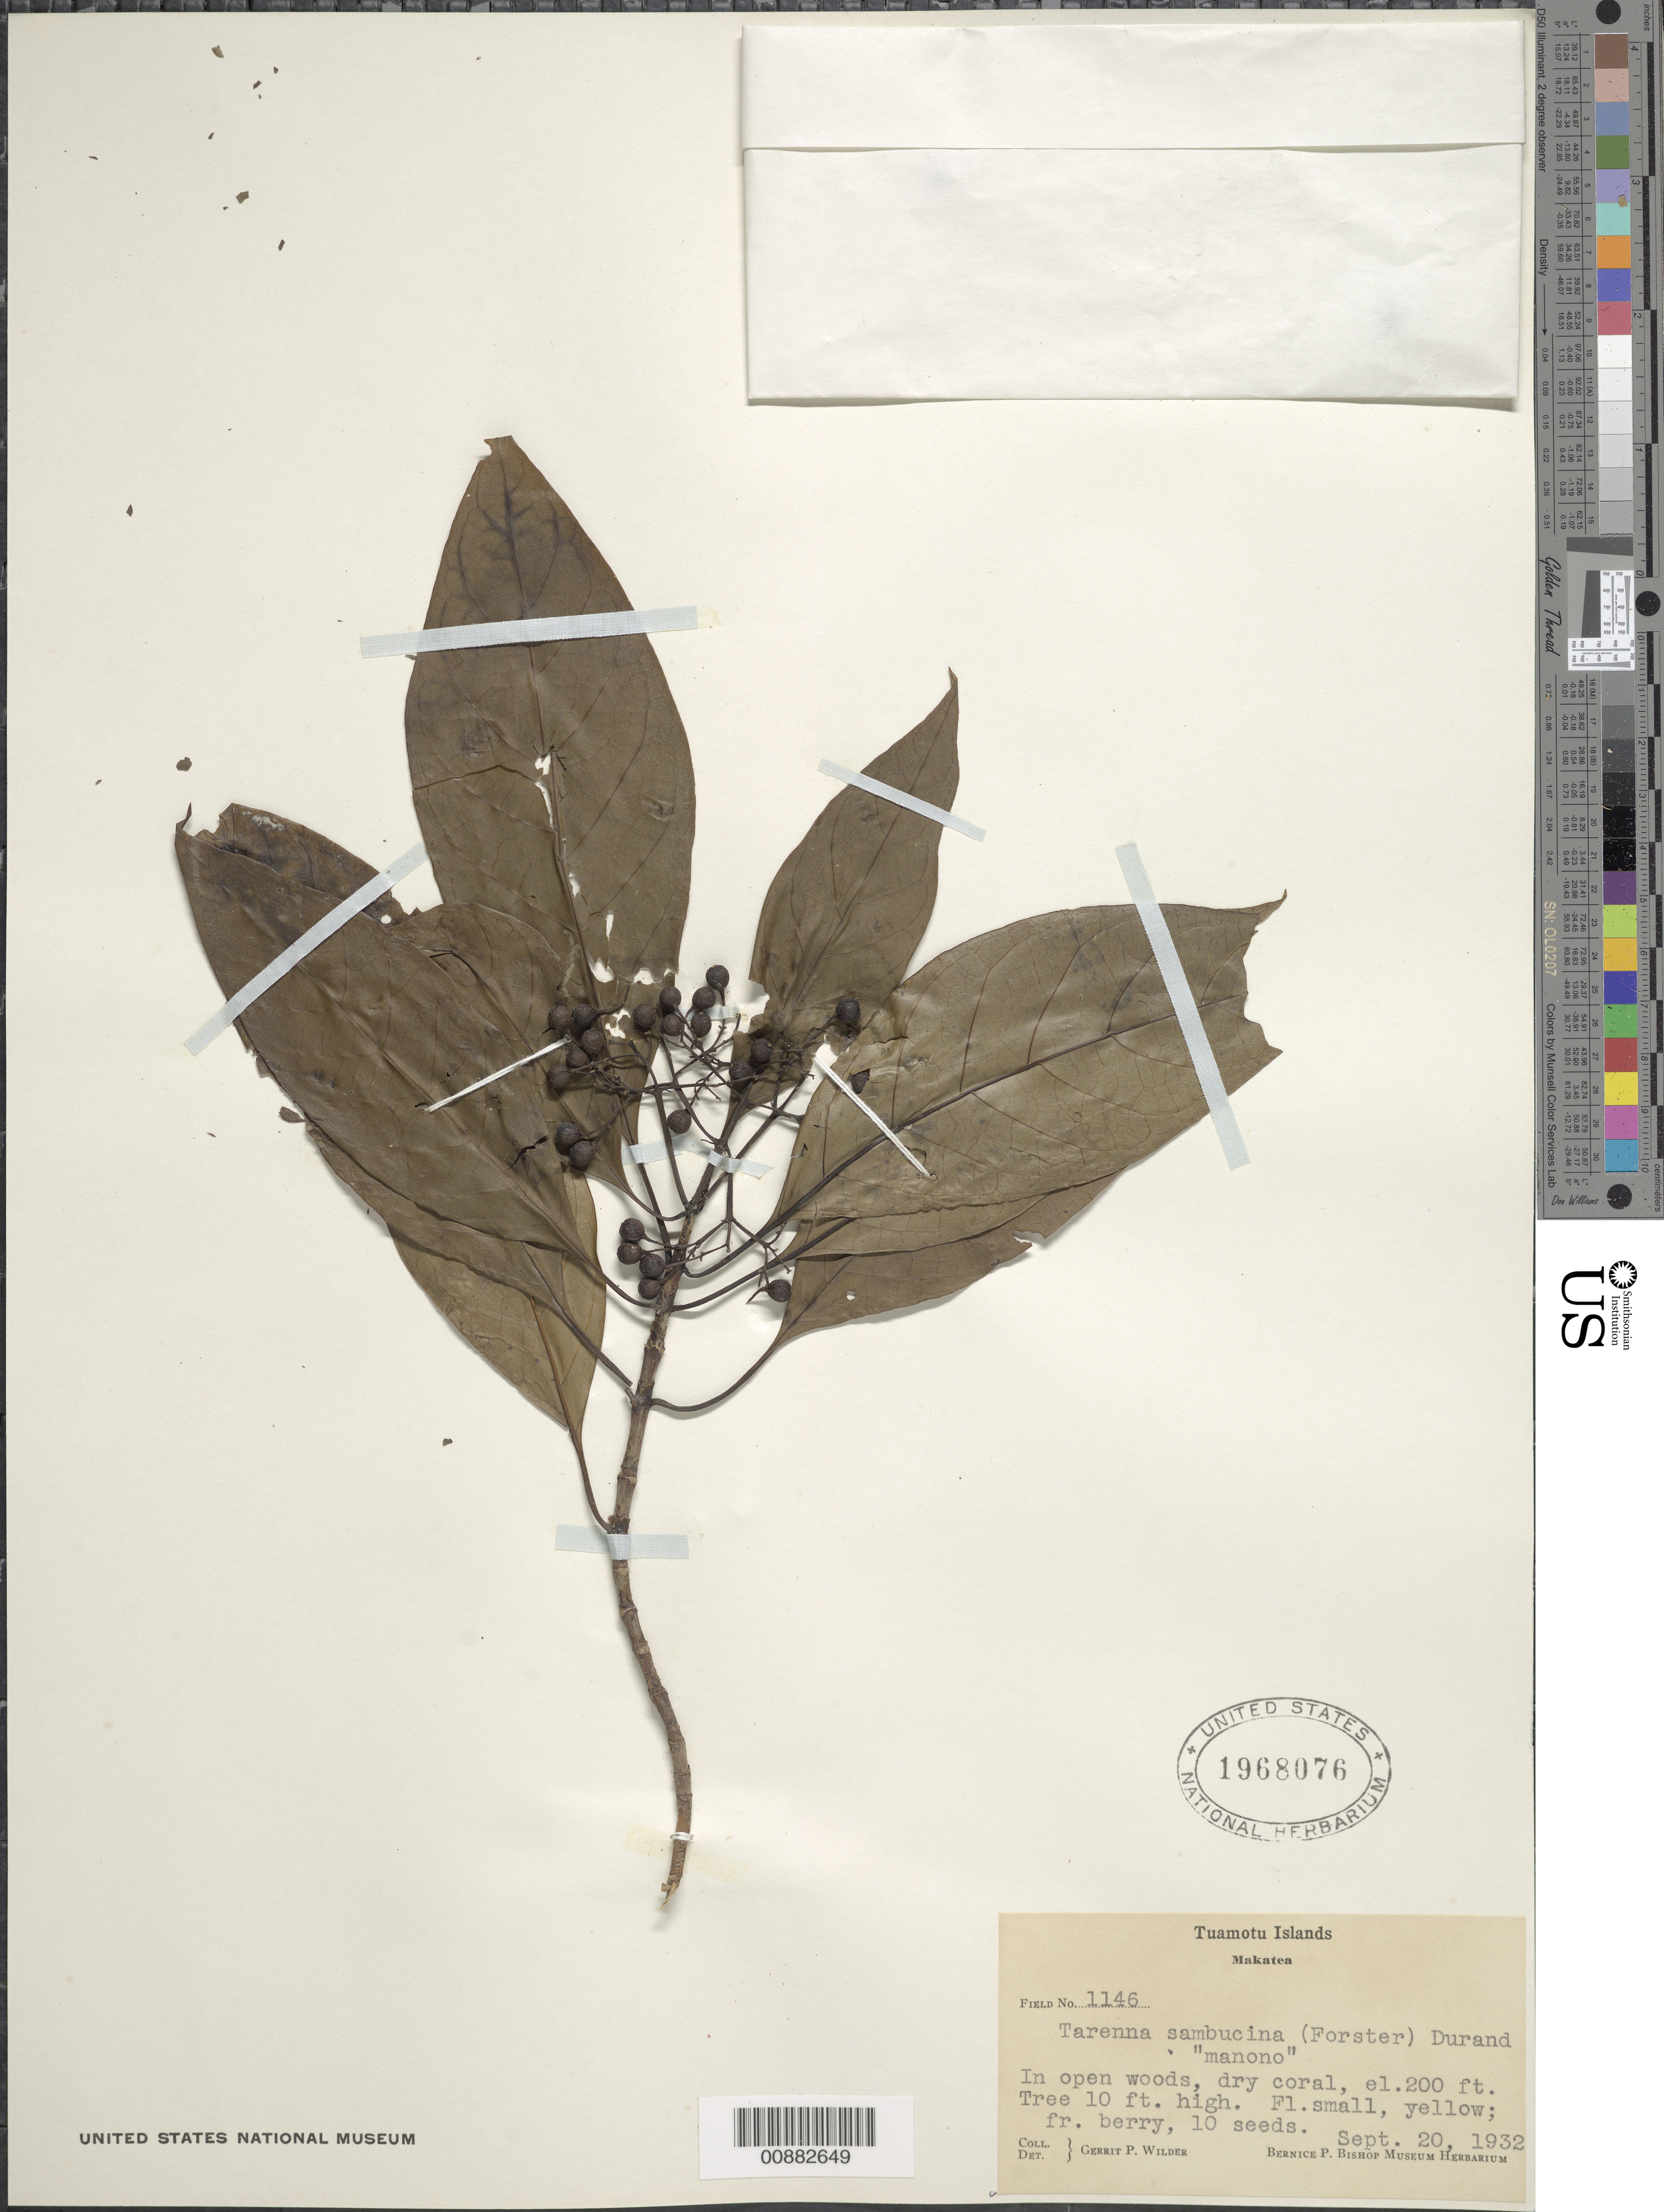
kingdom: Plantae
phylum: Tracheophyta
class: Magnoliopsida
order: Gentianales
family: Rubiaceae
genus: Tarenna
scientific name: Tarenna sambucina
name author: (G. Forst.) Drake ex Durand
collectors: G. Wilder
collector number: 1146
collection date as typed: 20 Sep 1932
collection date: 1932-09-20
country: French Polynesia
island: Makatea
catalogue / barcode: US 1968076